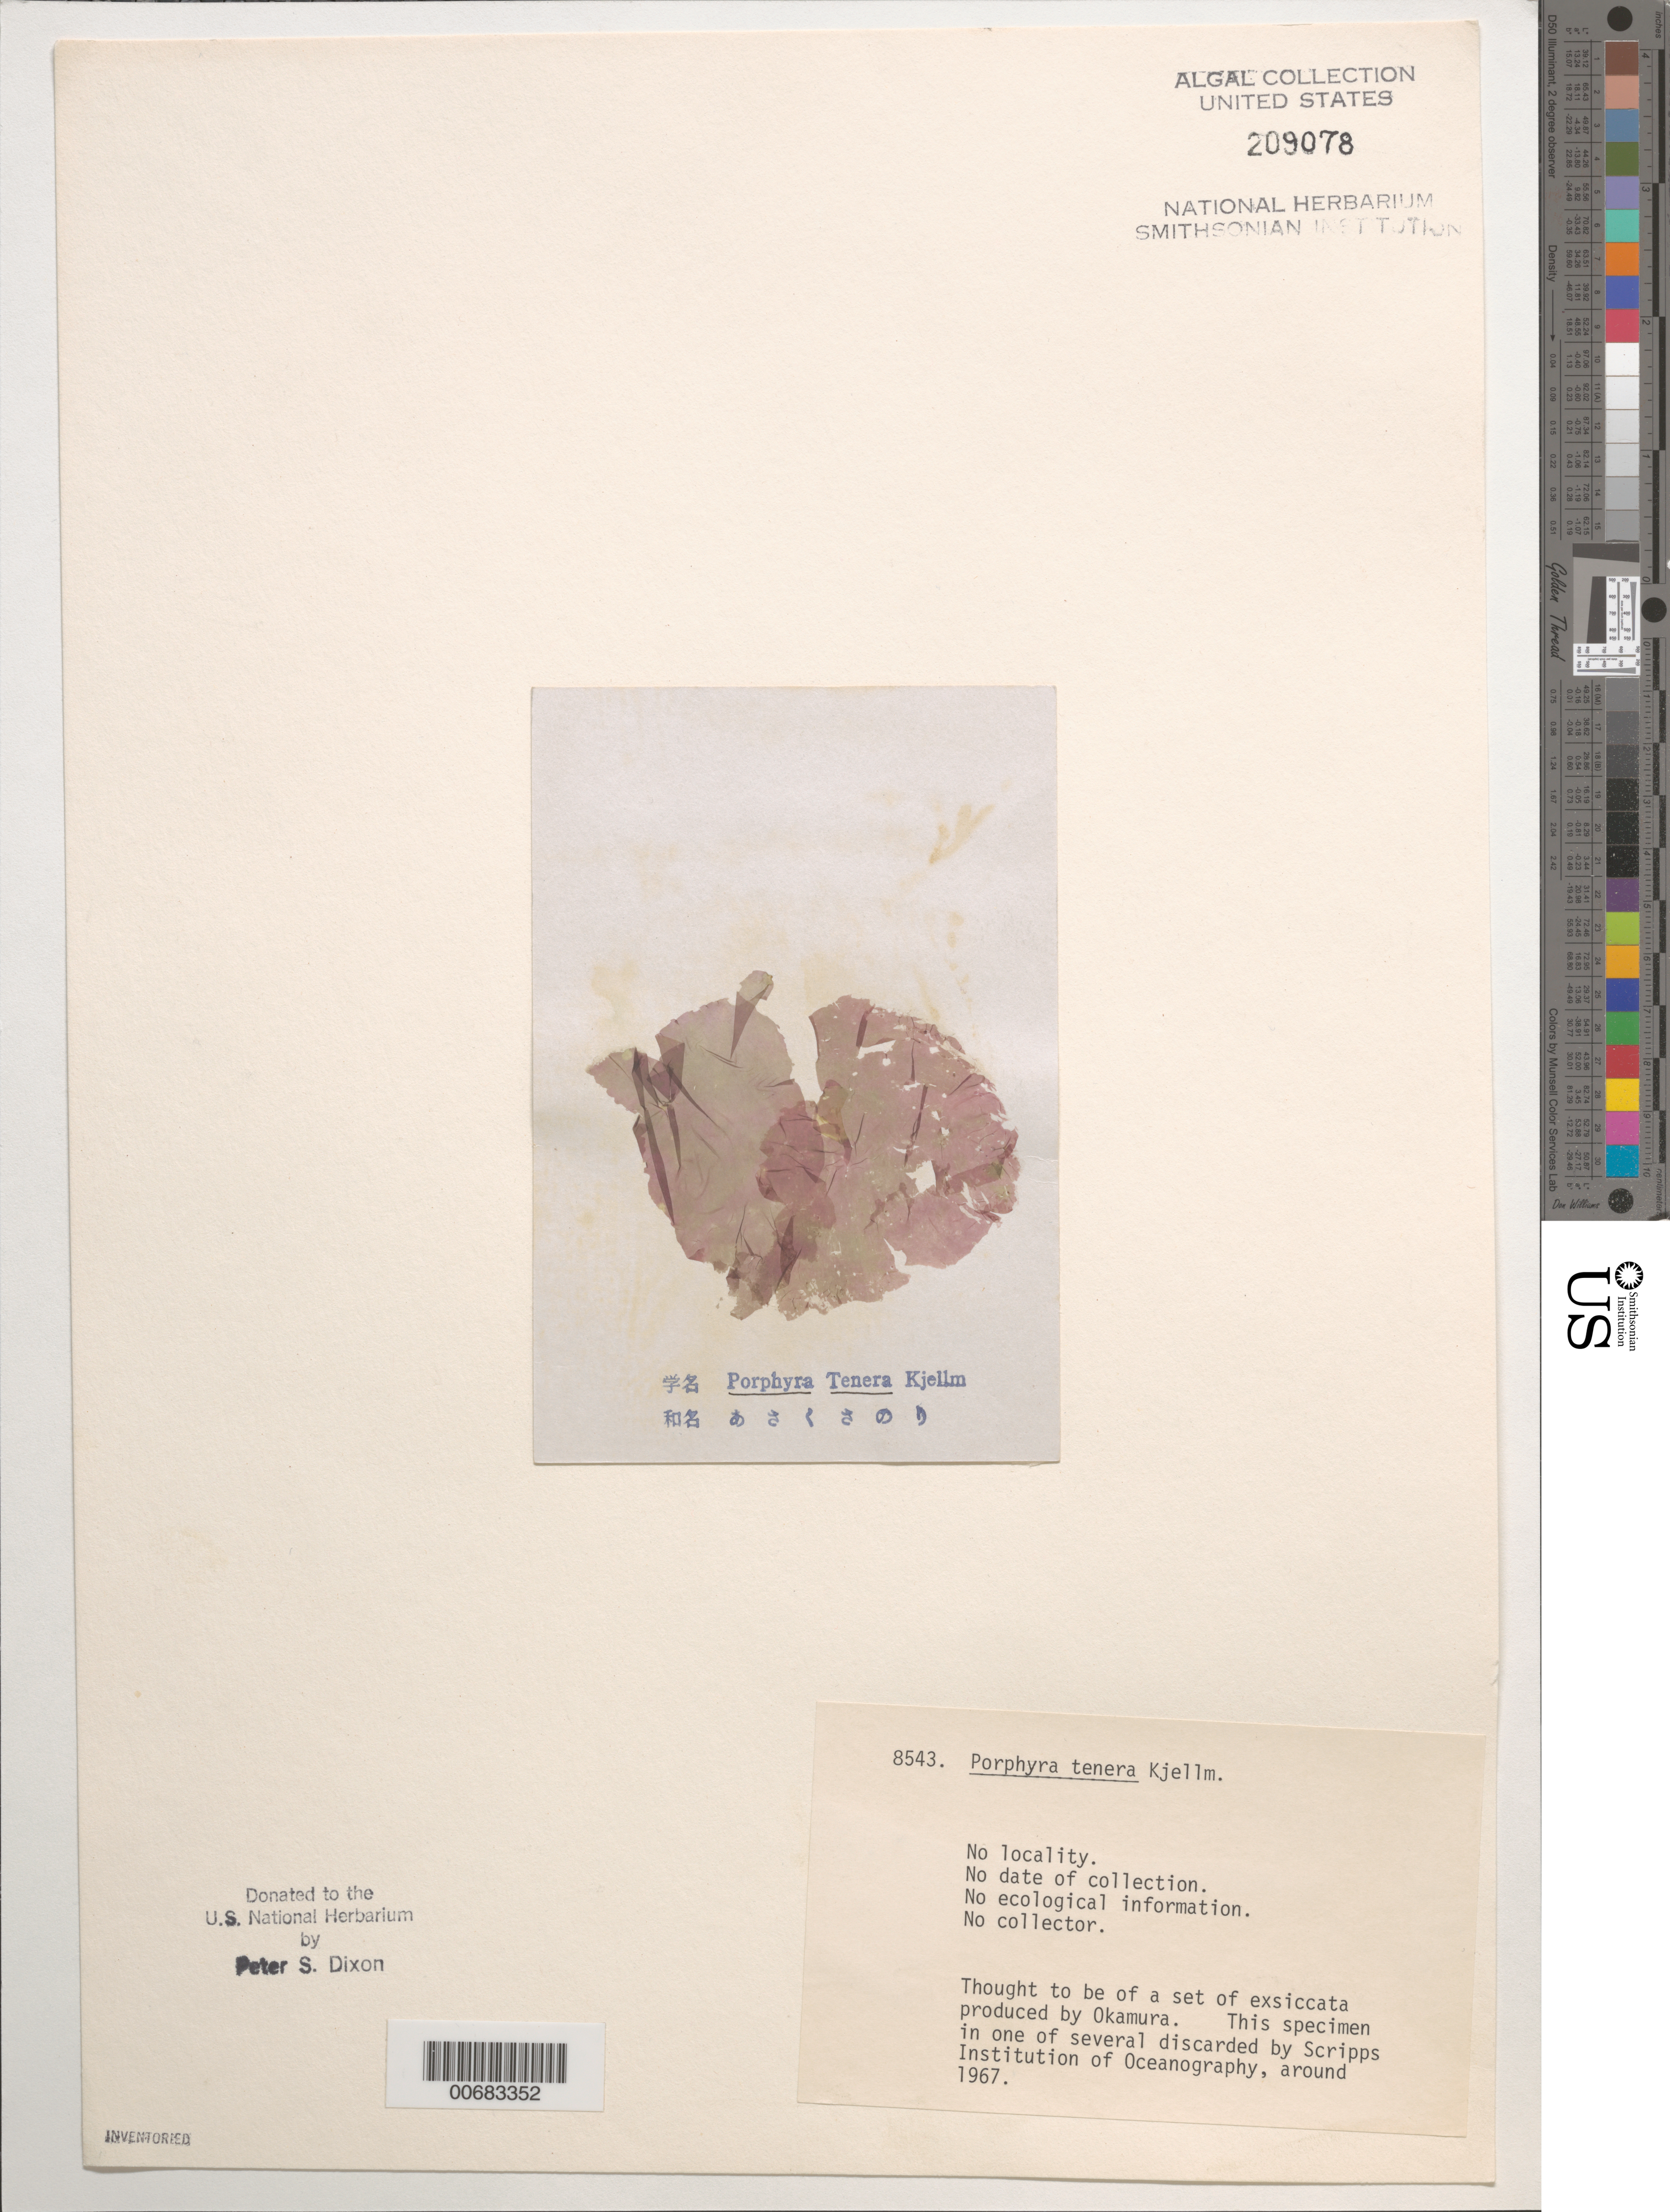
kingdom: Plantae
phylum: Rhodophyta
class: Bangiophyceae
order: Bangiales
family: Bangiaceae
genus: Pyropia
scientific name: Pyropia tenera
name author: (Kjellm.) N. Kikuchi et al. in W.A. Nelson et al.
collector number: PSD 8543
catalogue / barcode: US 209078